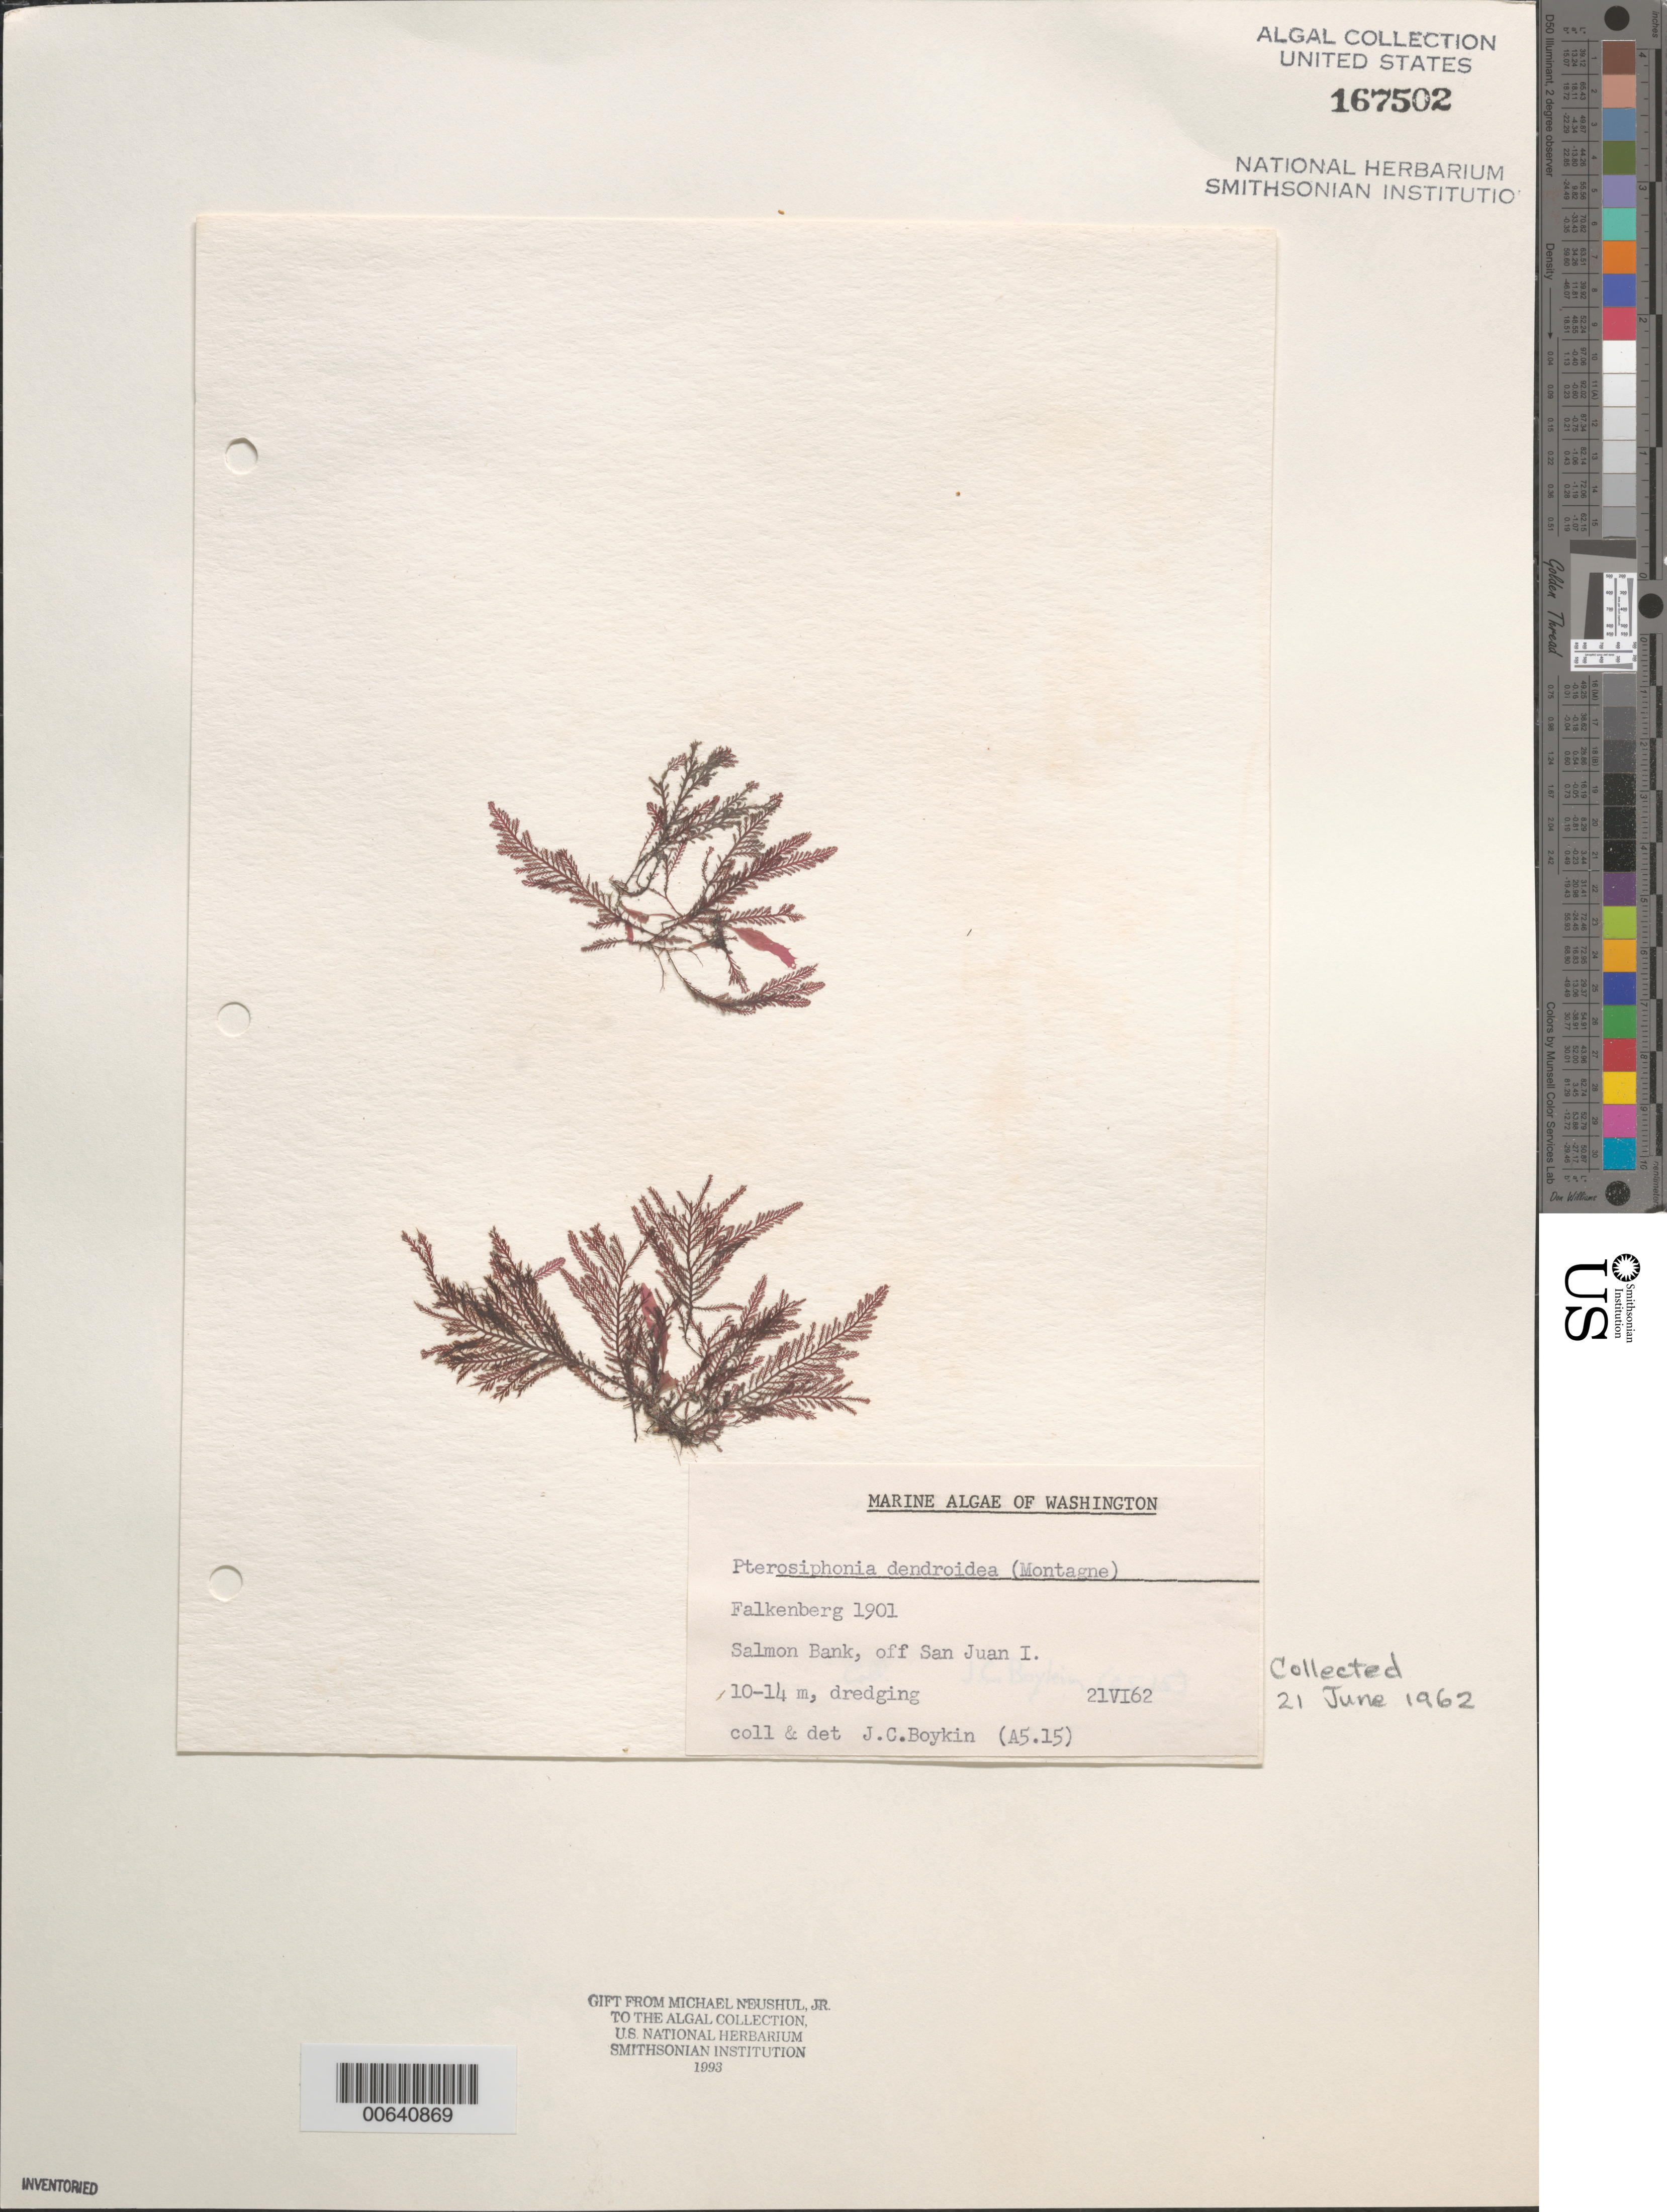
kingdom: Plantae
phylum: Rhodophyta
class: Florideophyceae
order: Ceramiales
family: Rhodomelaceae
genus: Symphyocladiella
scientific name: Symphyocladiella dendroidea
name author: (Montagne) Bustamante et al.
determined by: Algae name updating Project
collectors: J. Boykin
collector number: A5.15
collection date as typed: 21 Jun 1962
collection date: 1962-06-21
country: United States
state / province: Washington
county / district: San Juan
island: San Juan Island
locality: Salmon Bank, off San Juan Island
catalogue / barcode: US 167502